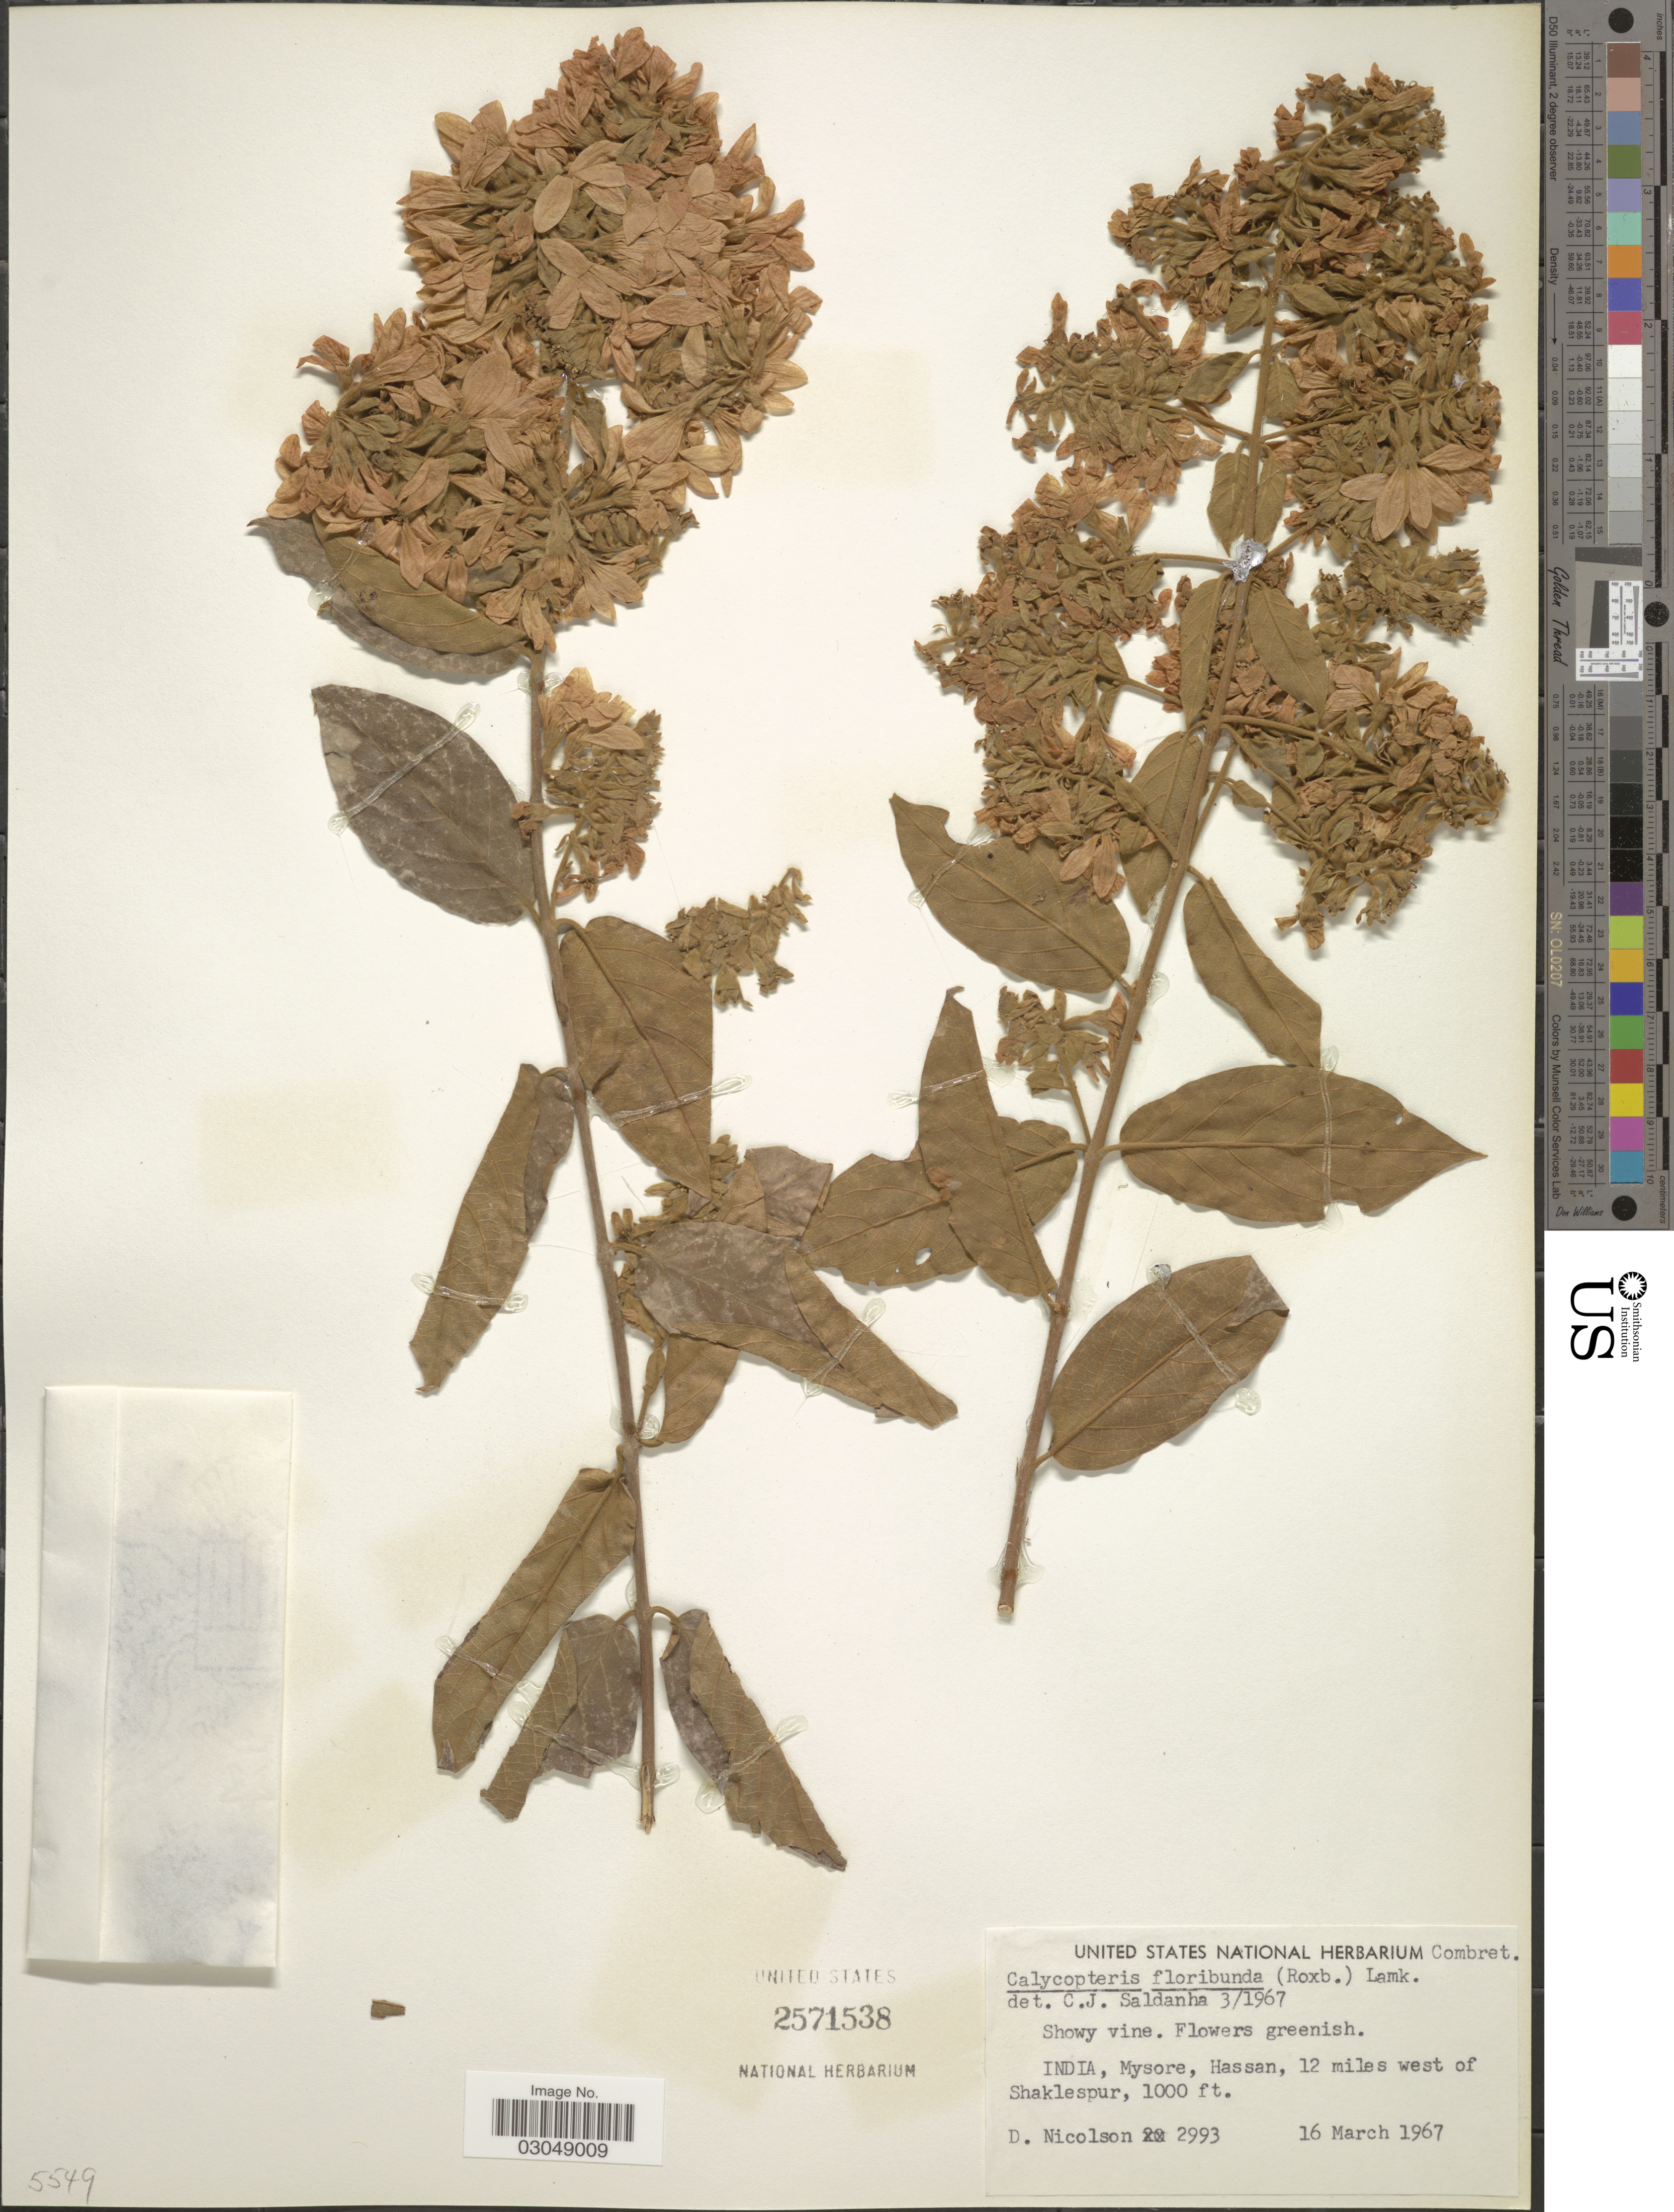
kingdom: Plantae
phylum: Tracheophyta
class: Magnoliopsida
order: Myrtales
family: Combretaceae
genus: Getonia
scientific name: Getonia floribunda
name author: Roxb.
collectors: D. H. Nicolson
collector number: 2993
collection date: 1967-03-16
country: India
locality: Mysore, Hassan, 12 miles west of Shaklespur.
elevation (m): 305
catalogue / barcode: US 2571538